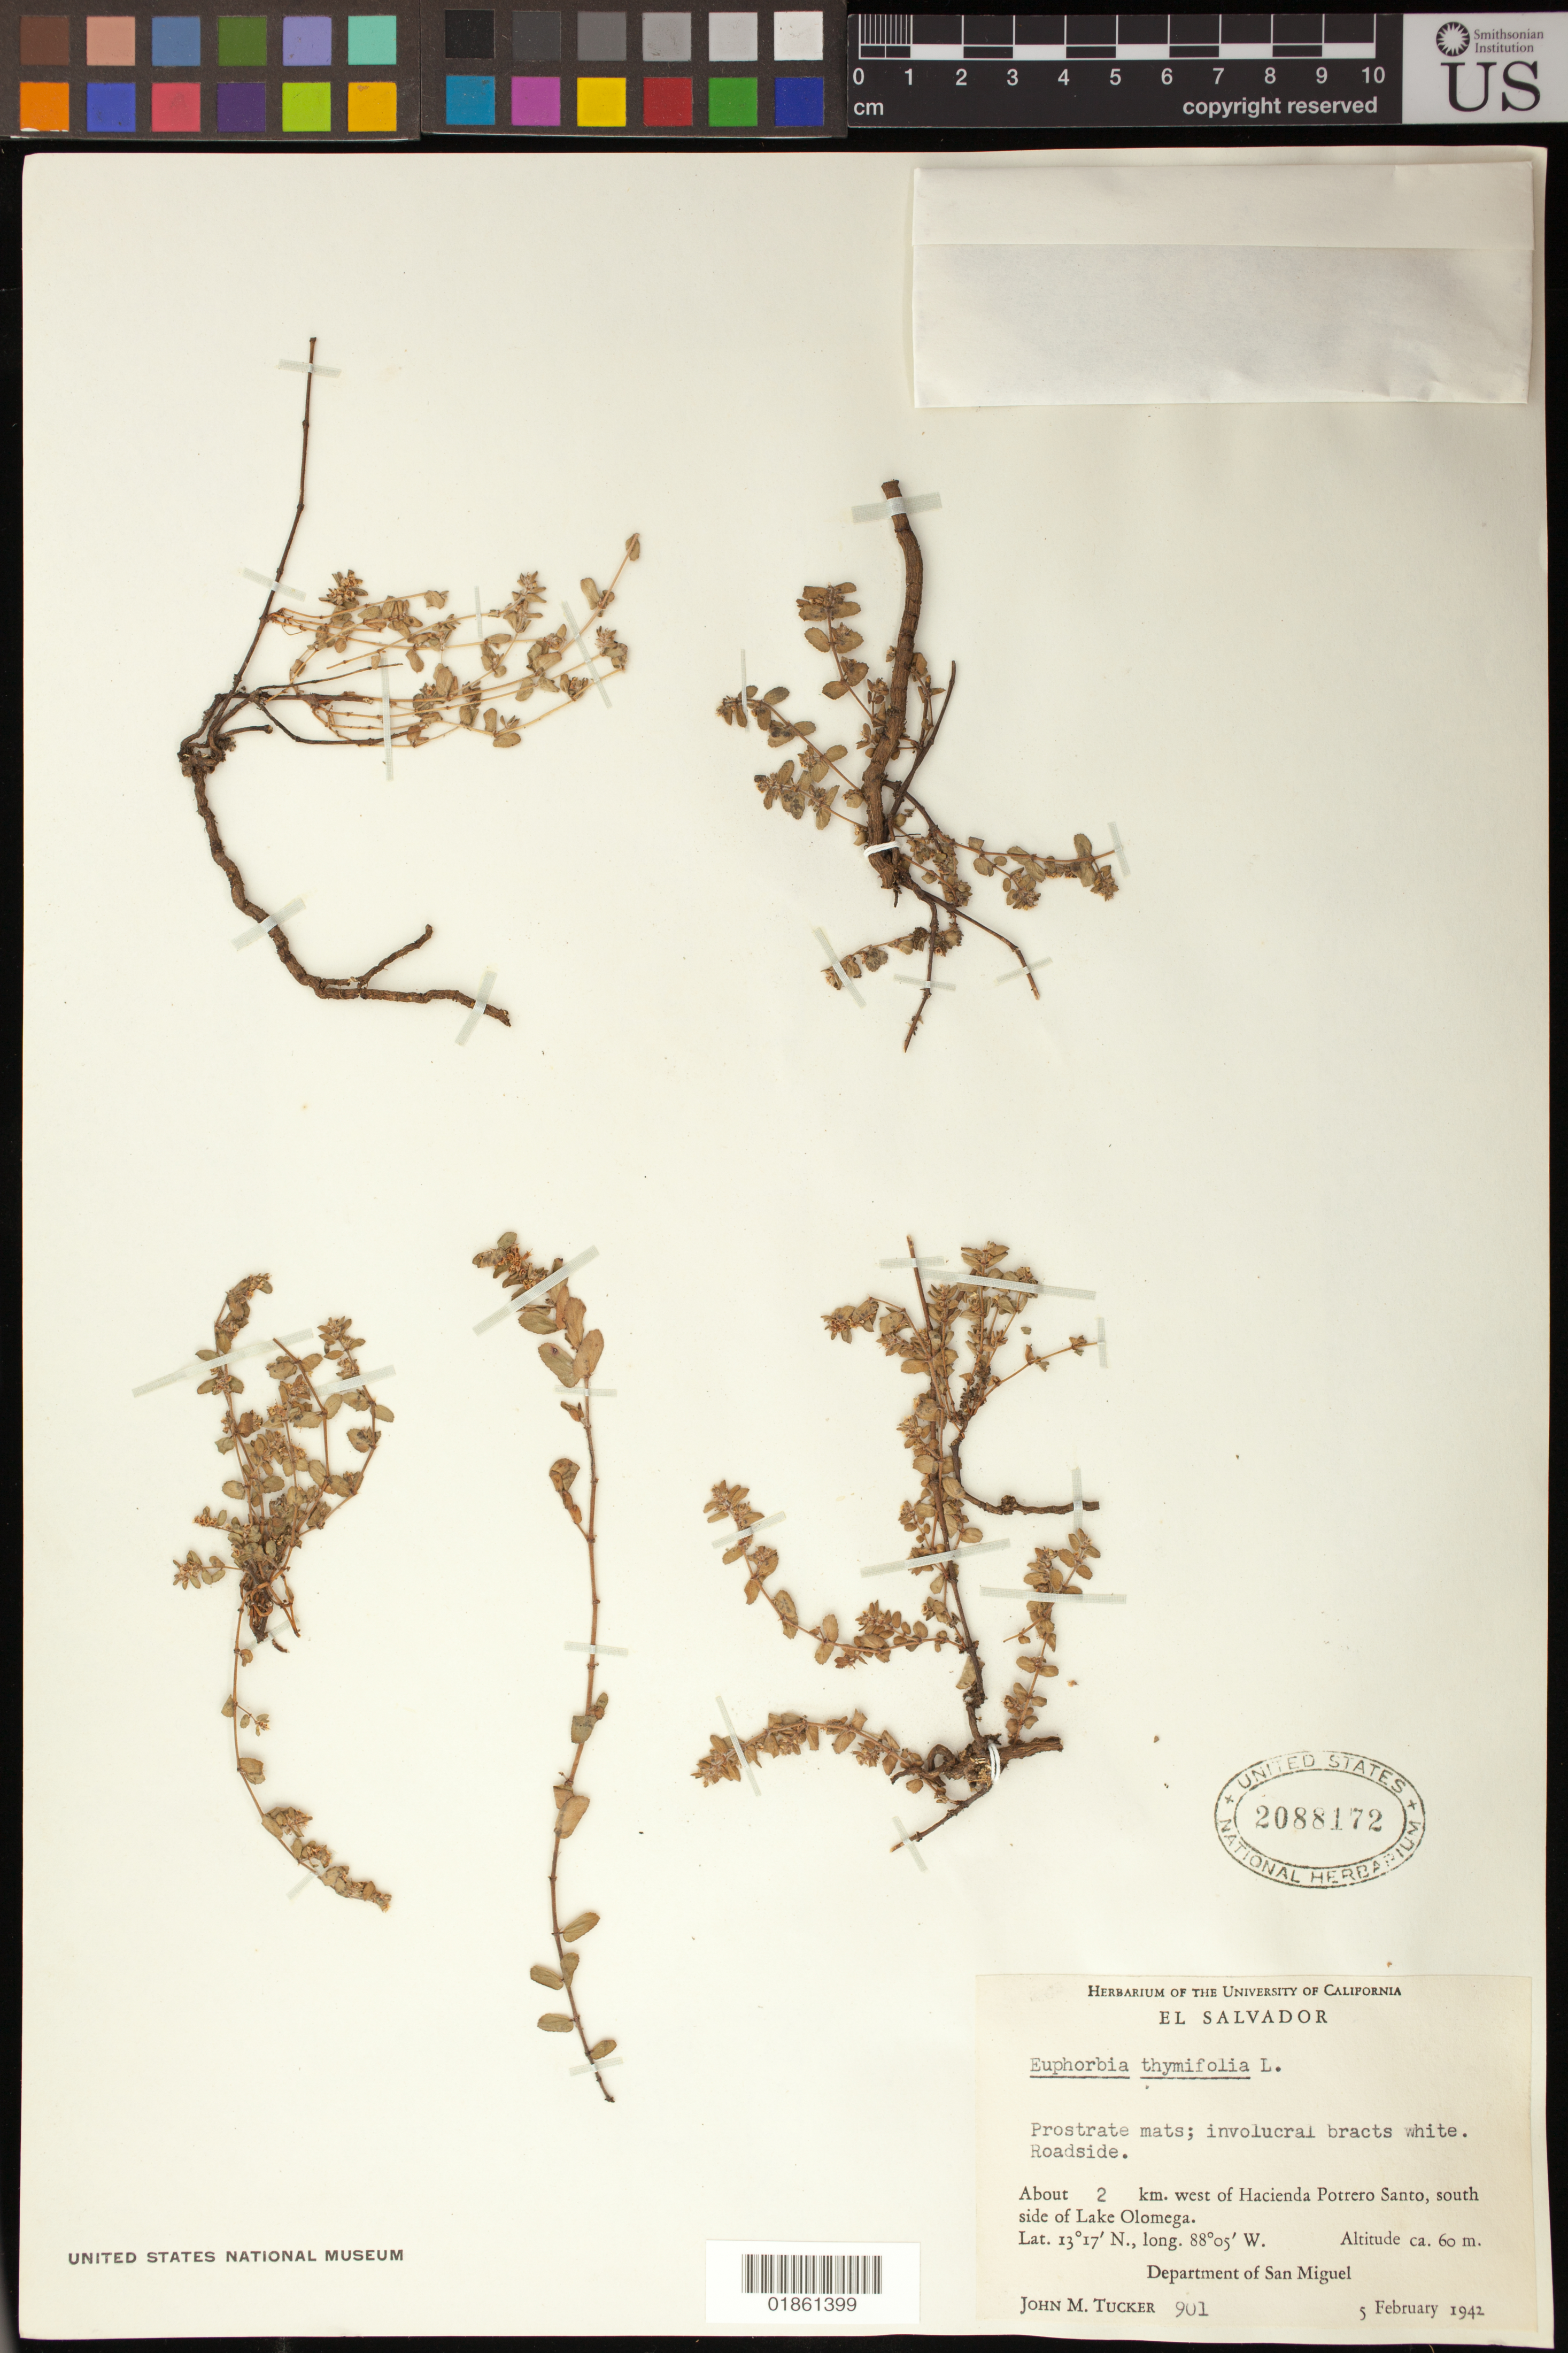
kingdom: Plantae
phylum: Tracheophyta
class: Magnoliopsida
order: Malpighiales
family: Euphorbiaceae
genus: Euphorbia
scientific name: Euphorbia thymifolia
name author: L.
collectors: J. M. Tucker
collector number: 901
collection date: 1942-02-05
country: El Salvador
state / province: San Miguel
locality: About 2km. west of Hacienda Potrero Santo, south side of Lake Olomega.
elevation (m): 60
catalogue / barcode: US 2088172